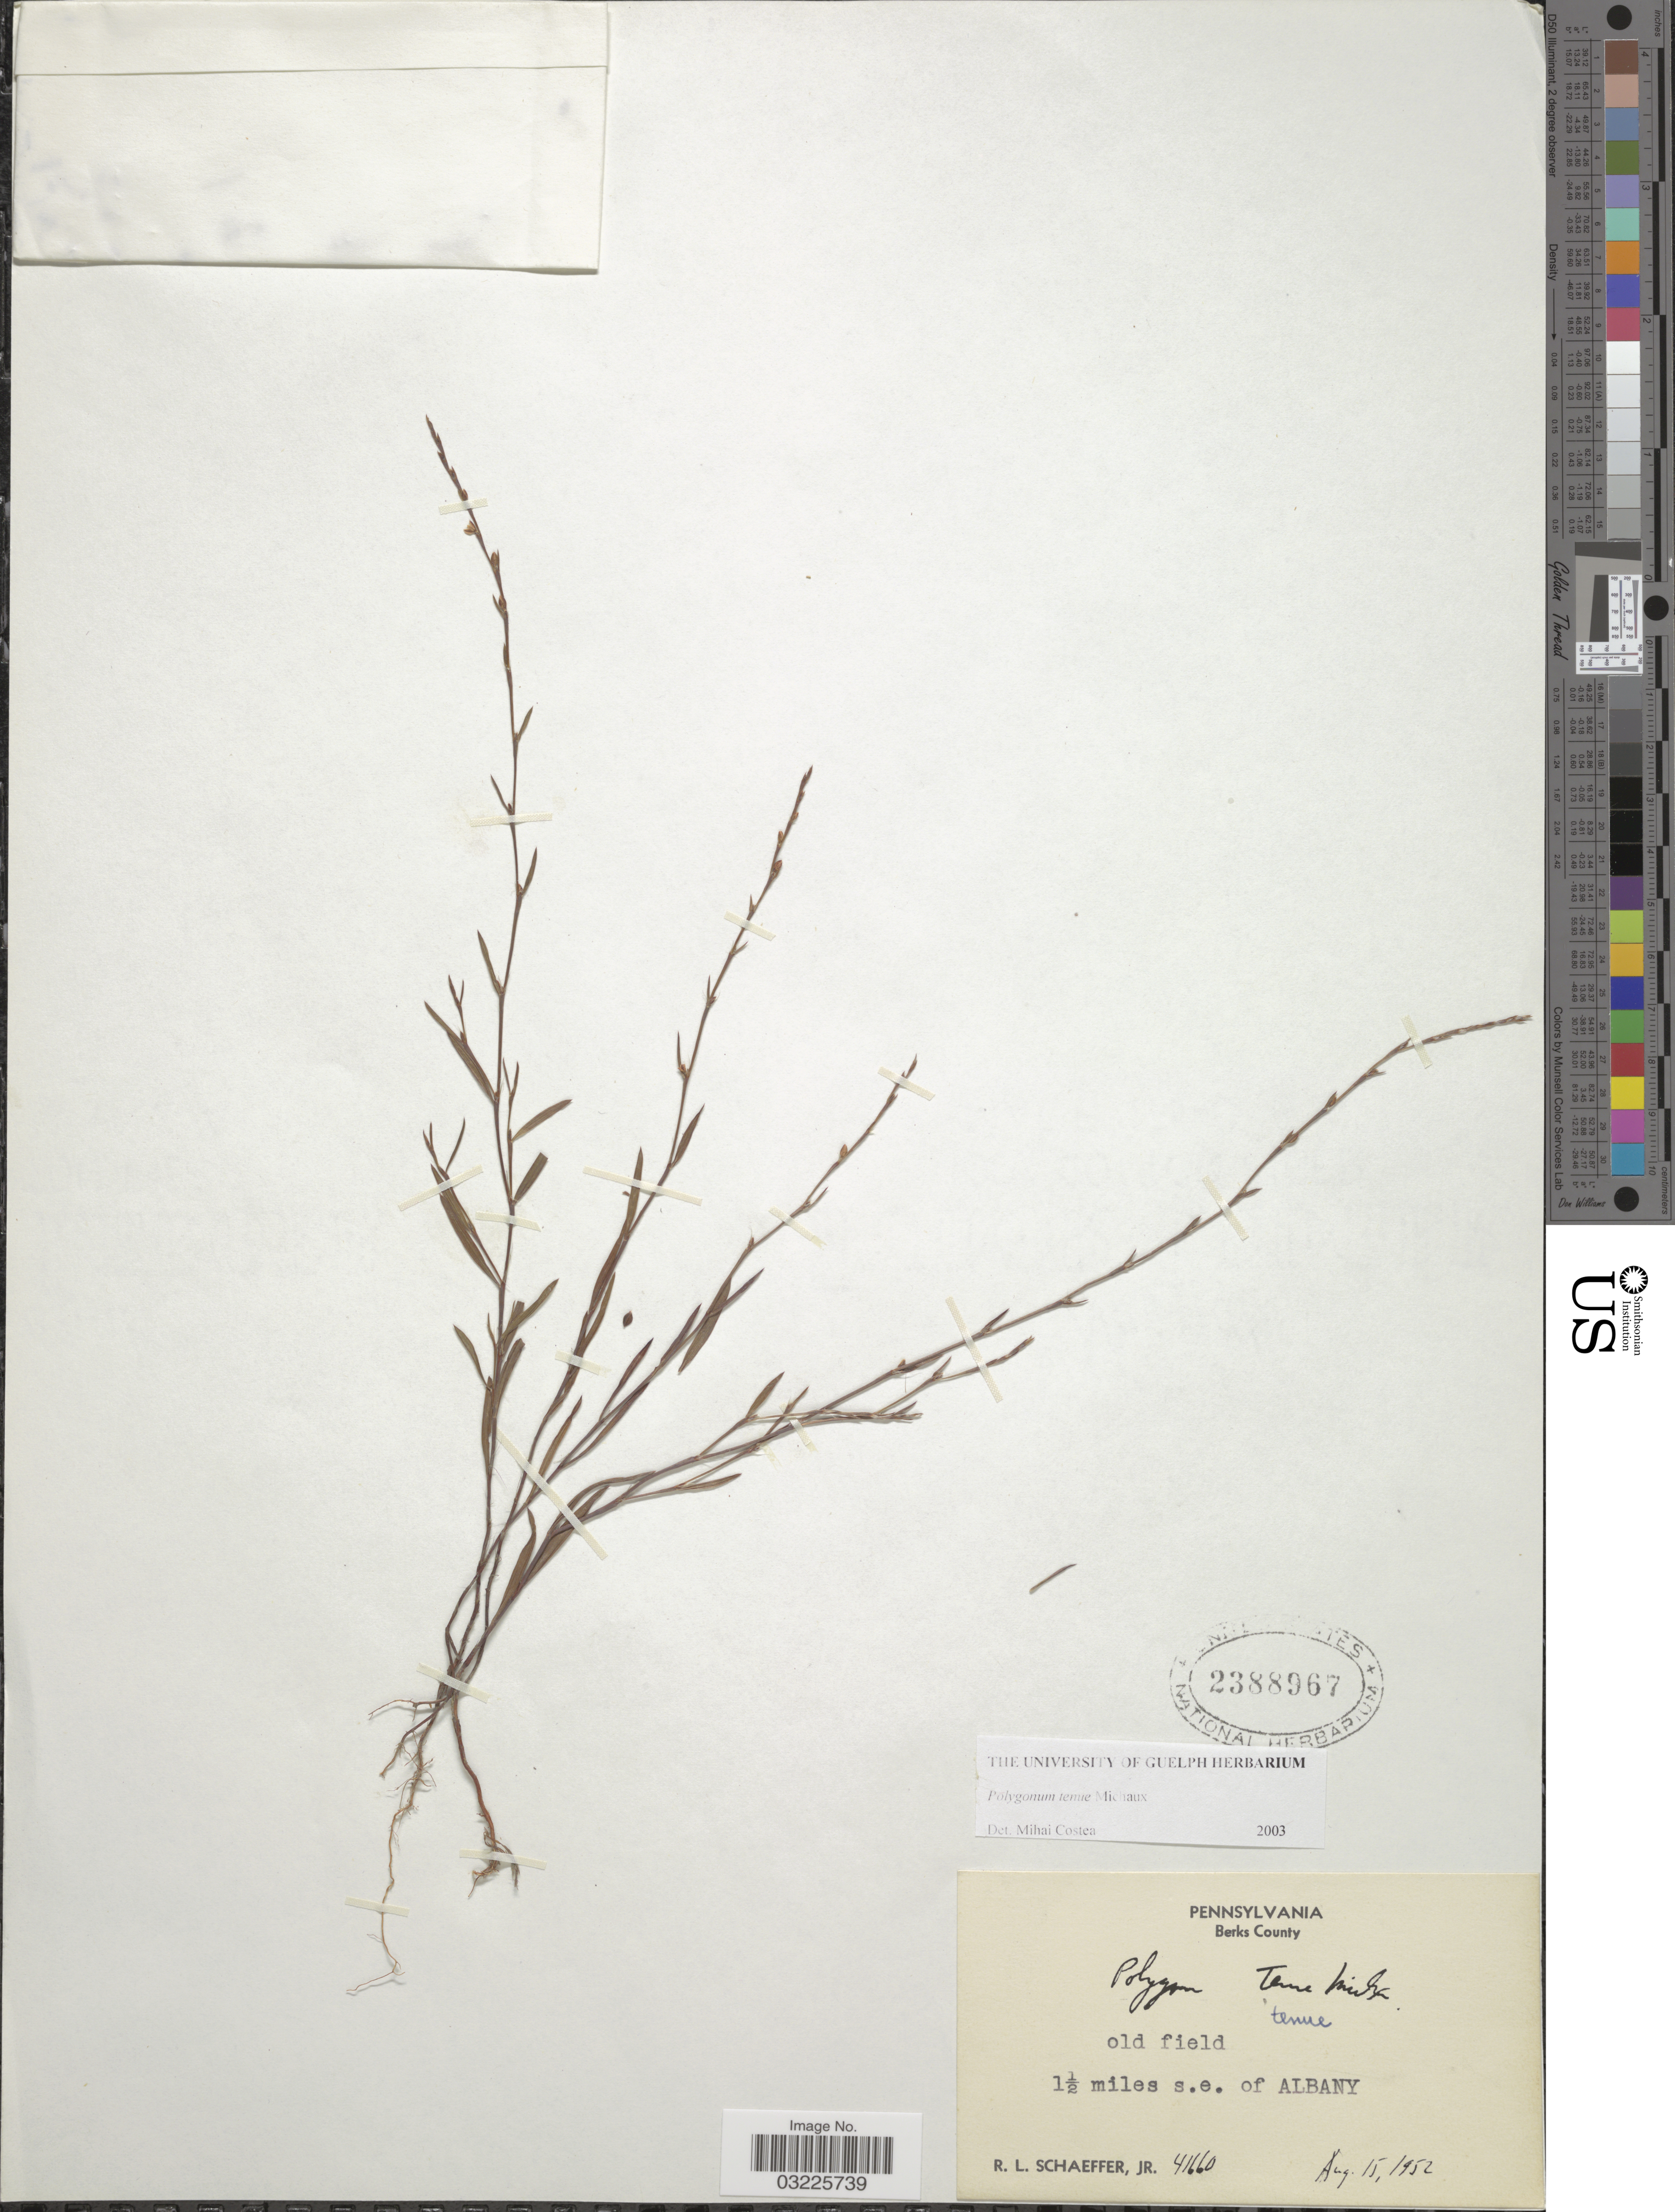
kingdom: Plantae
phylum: Tracheophyta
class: Magnoliopsida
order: Caryophyllales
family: Polygonaceae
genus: Polygonum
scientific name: Polygonum tenue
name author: F. Michx.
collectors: R. L. Schaeffer Jr.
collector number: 41660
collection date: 1952-08-15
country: United States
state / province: Pennsylvania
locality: Berks County, 1½ miles s.e. of Albany.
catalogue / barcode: US 2388967